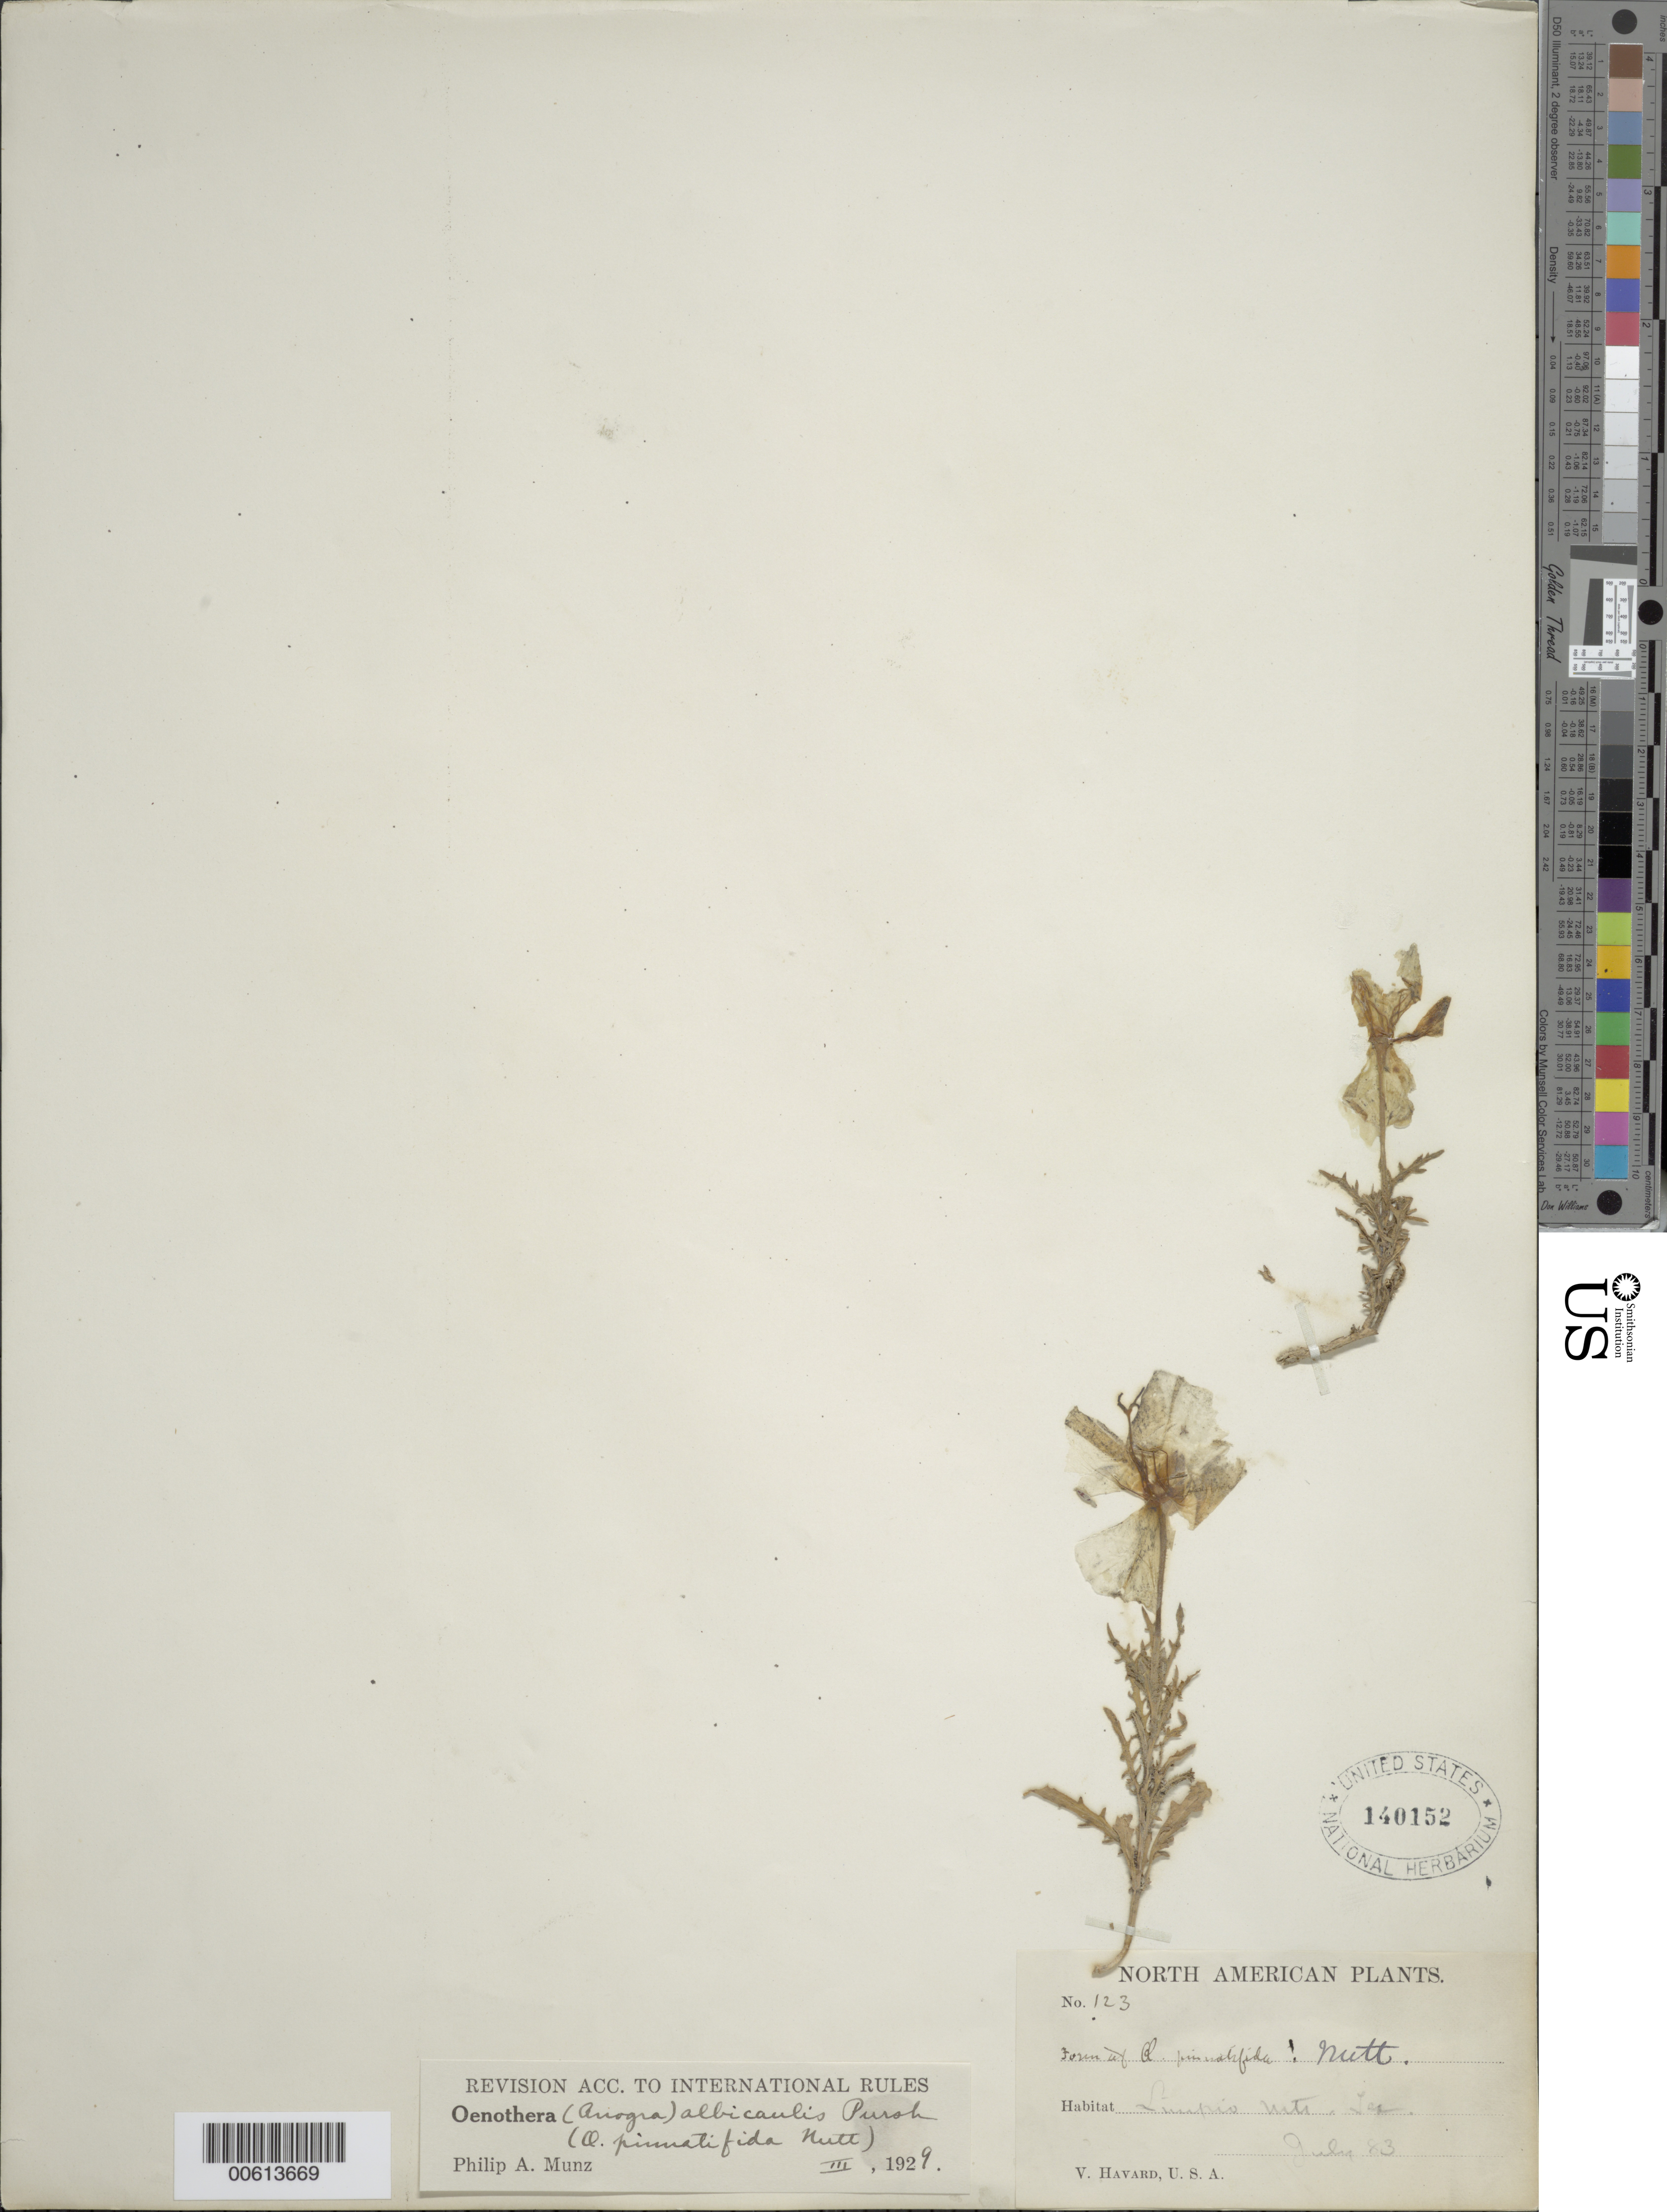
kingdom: Plantae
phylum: Tracheophyta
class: Magnoliopsida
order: Myrtales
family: Onagraceae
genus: Oenothera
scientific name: Oenothera albicaulis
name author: Pursh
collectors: V. Havard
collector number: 123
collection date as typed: Jul 1983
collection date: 1983-07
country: United States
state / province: Texas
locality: Lunpio Mts. [Limpia Mountain?]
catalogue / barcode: US 140152